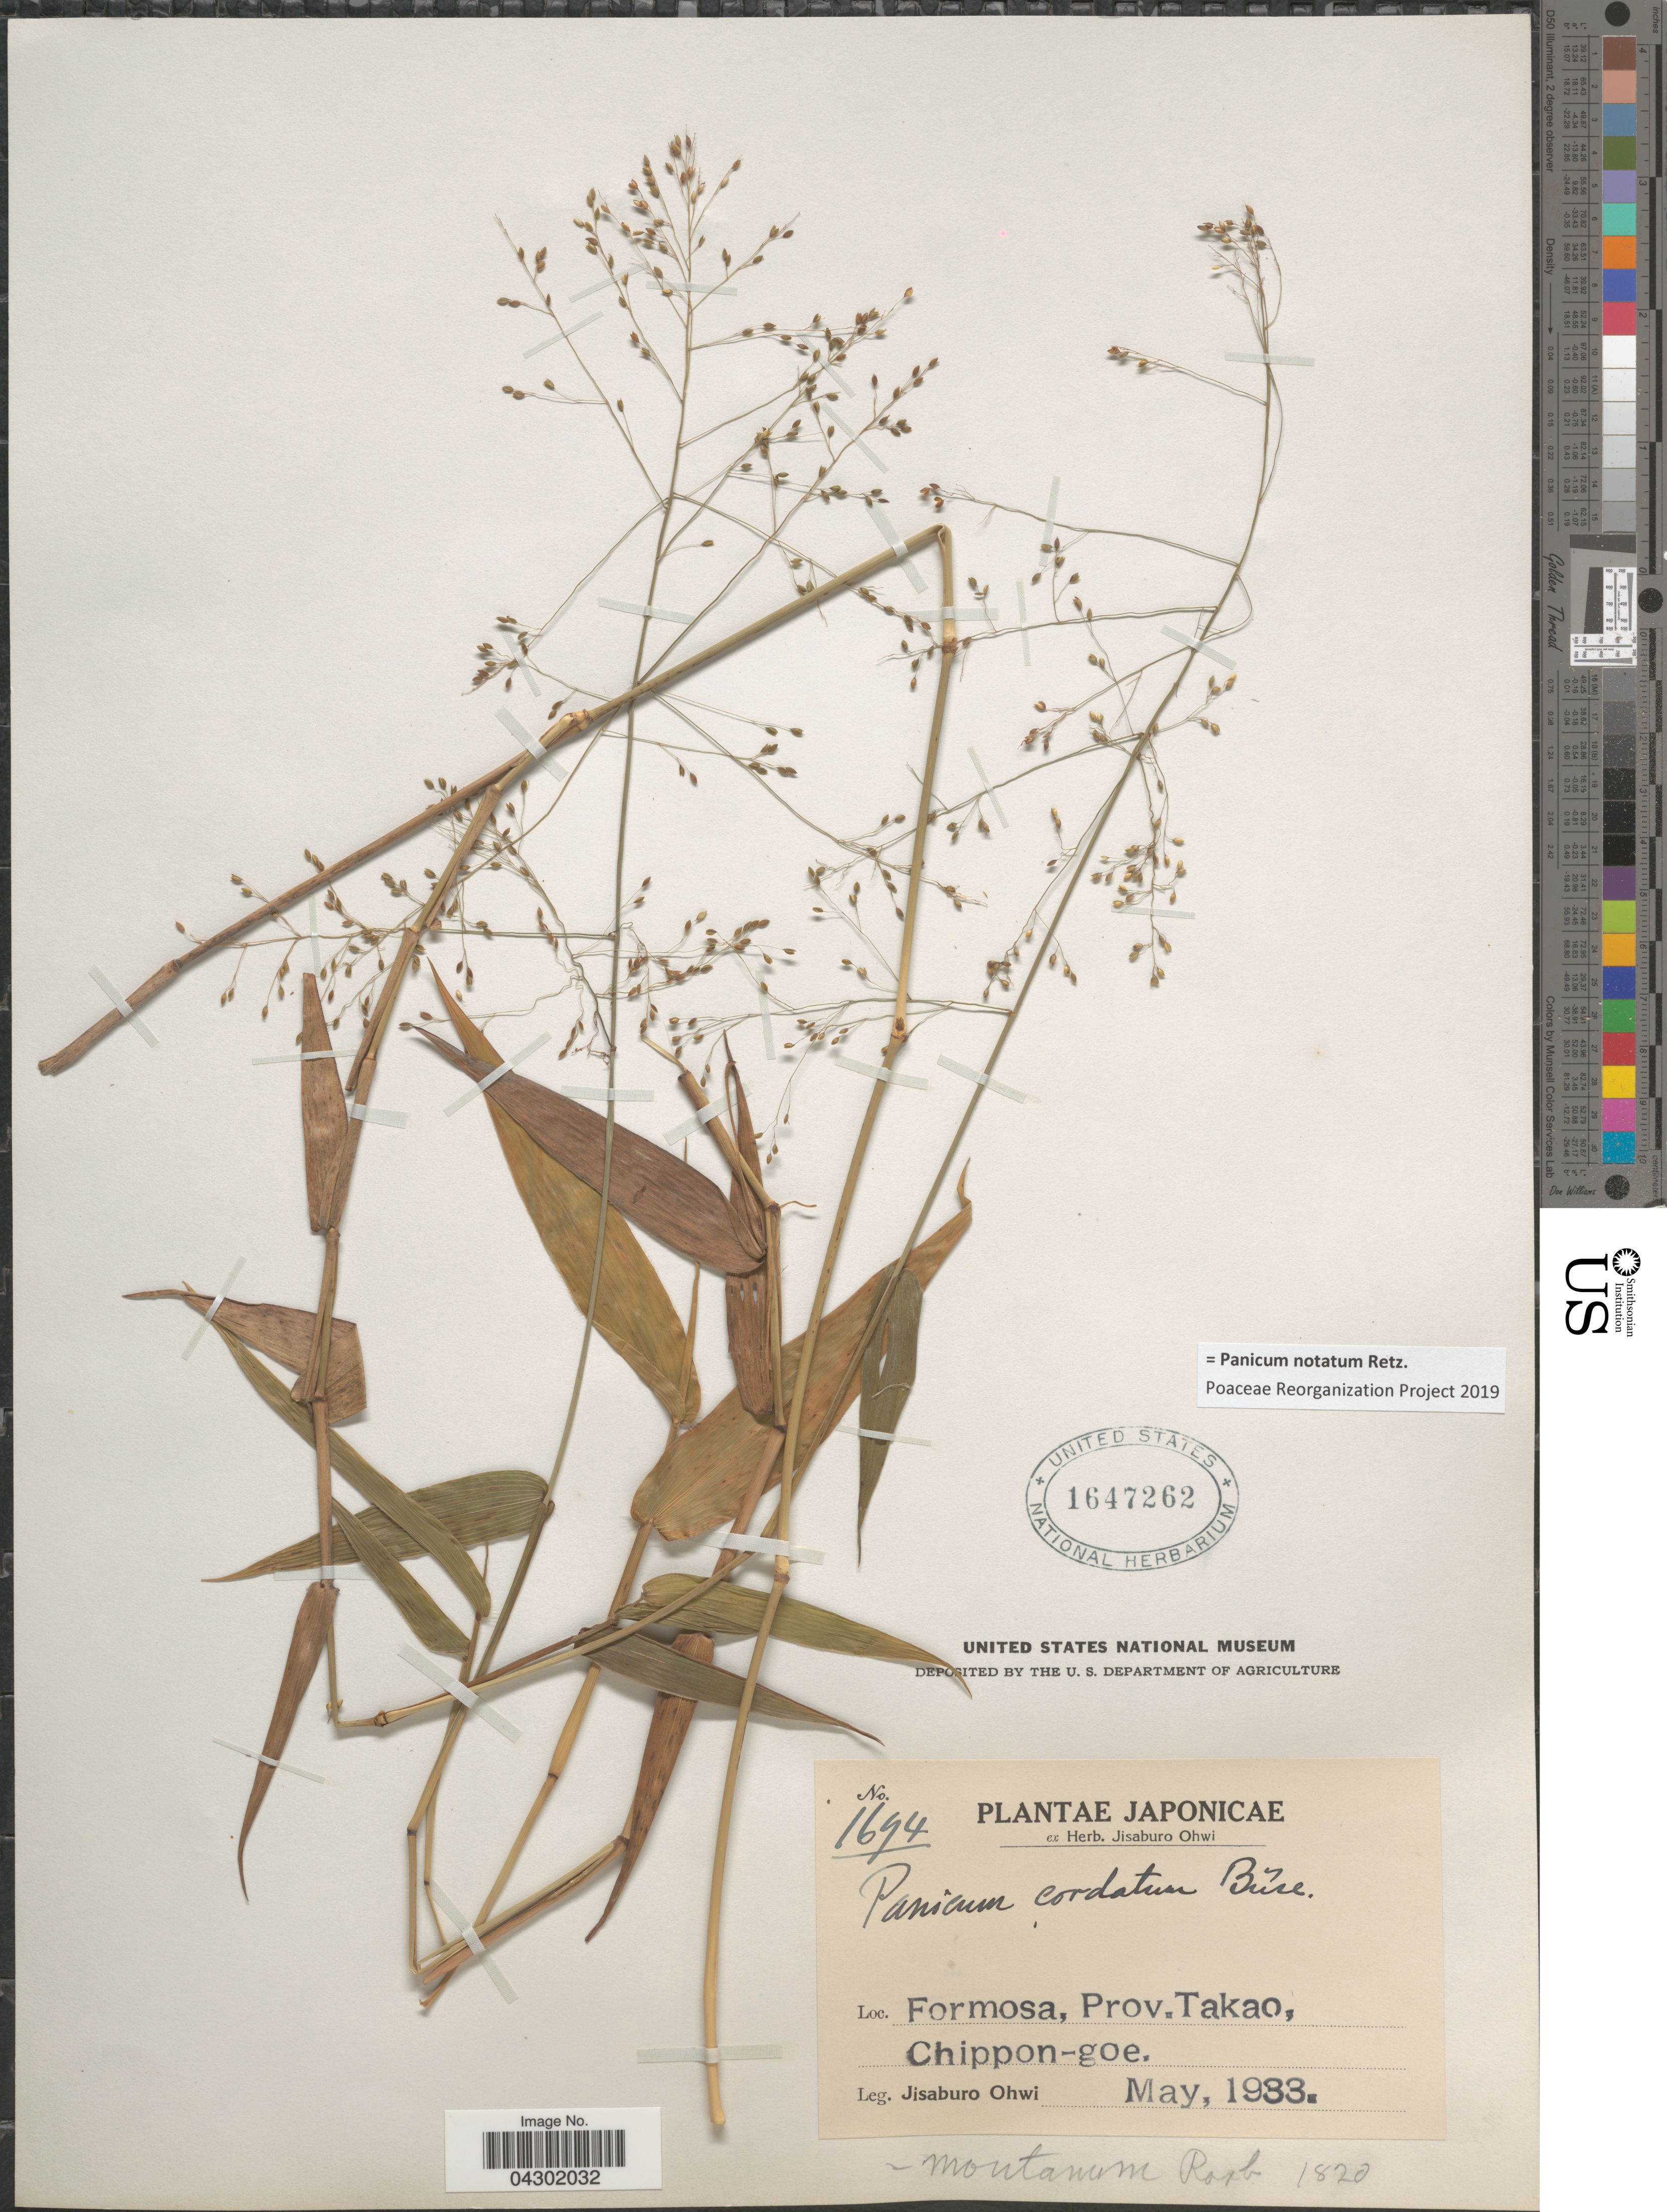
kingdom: Plantae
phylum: Tracheophyta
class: Liliopsida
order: Poales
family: Poaceae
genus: Panicum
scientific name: Panicum notatum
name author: Retz.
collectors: J. Ohwi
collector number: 1694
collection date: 1933-05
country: Taiwan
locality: Formosa, Prov. Takao, Chippon-goe.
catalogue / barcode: US 1647262